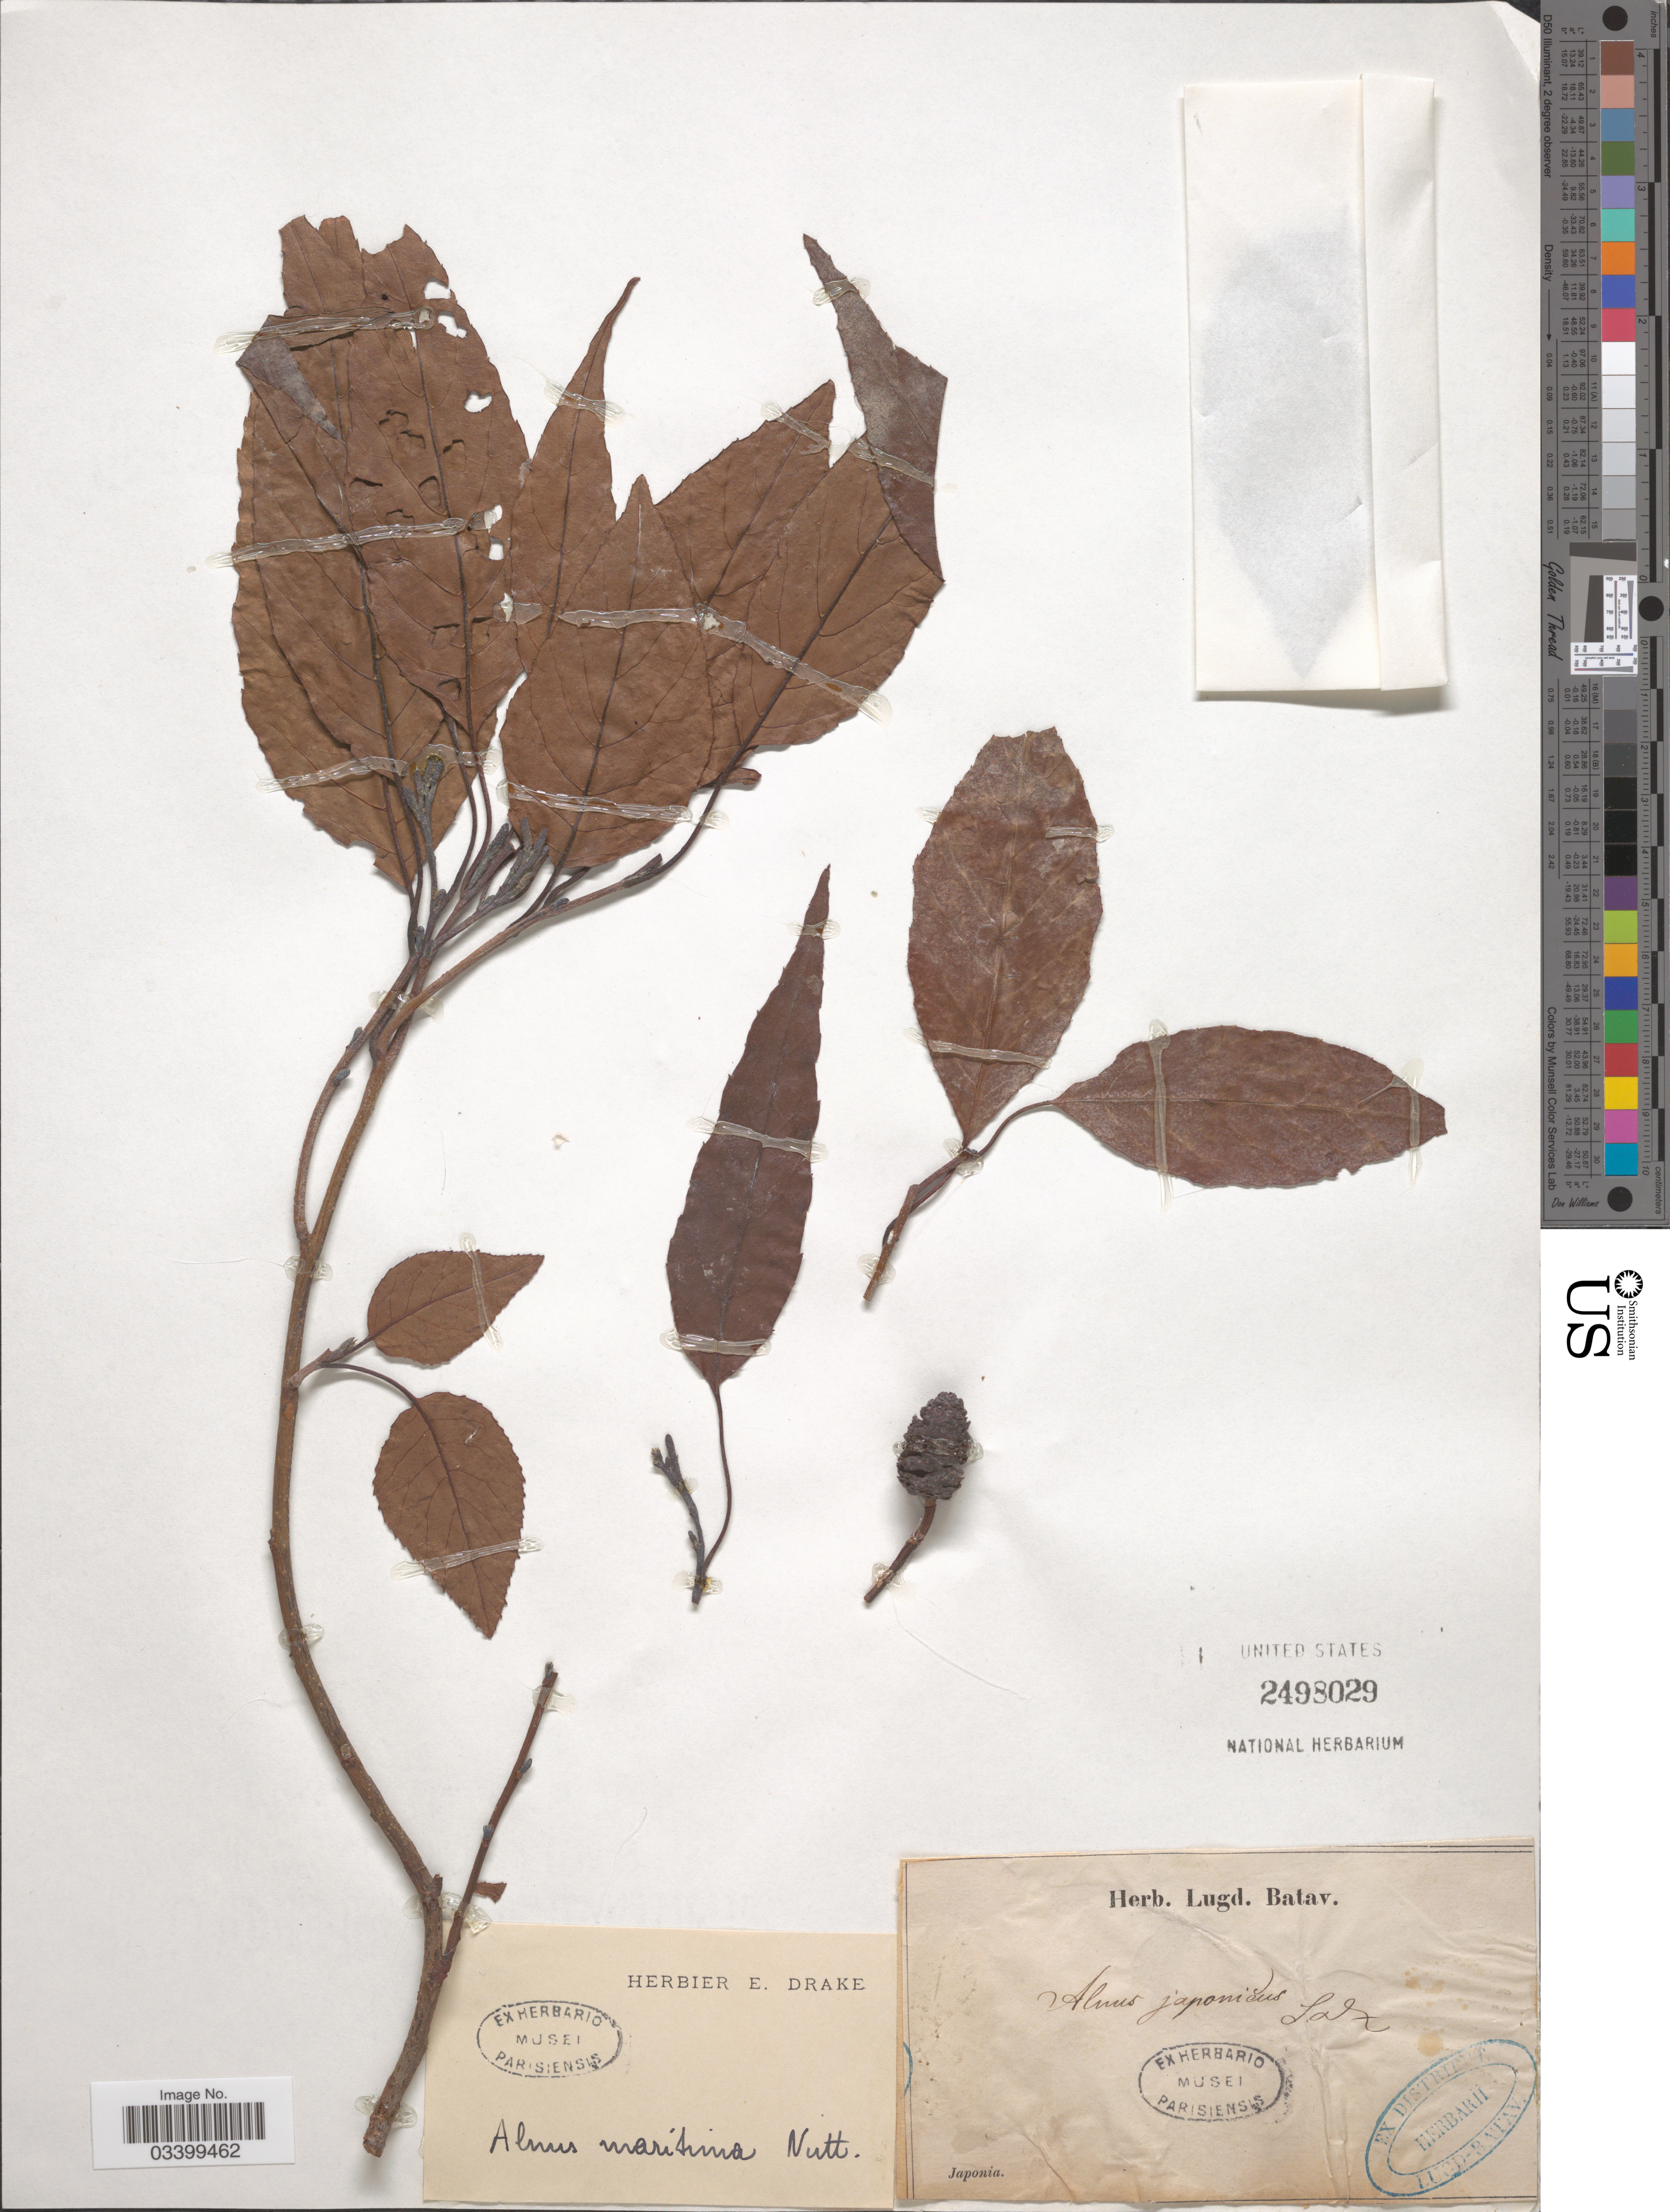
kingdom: Plantae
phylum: Tracheophyta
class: Magnoliopsida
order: Fagales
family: Betulaceae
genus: Alnus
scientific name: Alnus japonica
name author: (Thunb.) Steud.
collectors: ex herb. Lugduno-Batavo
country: Japan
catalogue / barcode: US 2498029